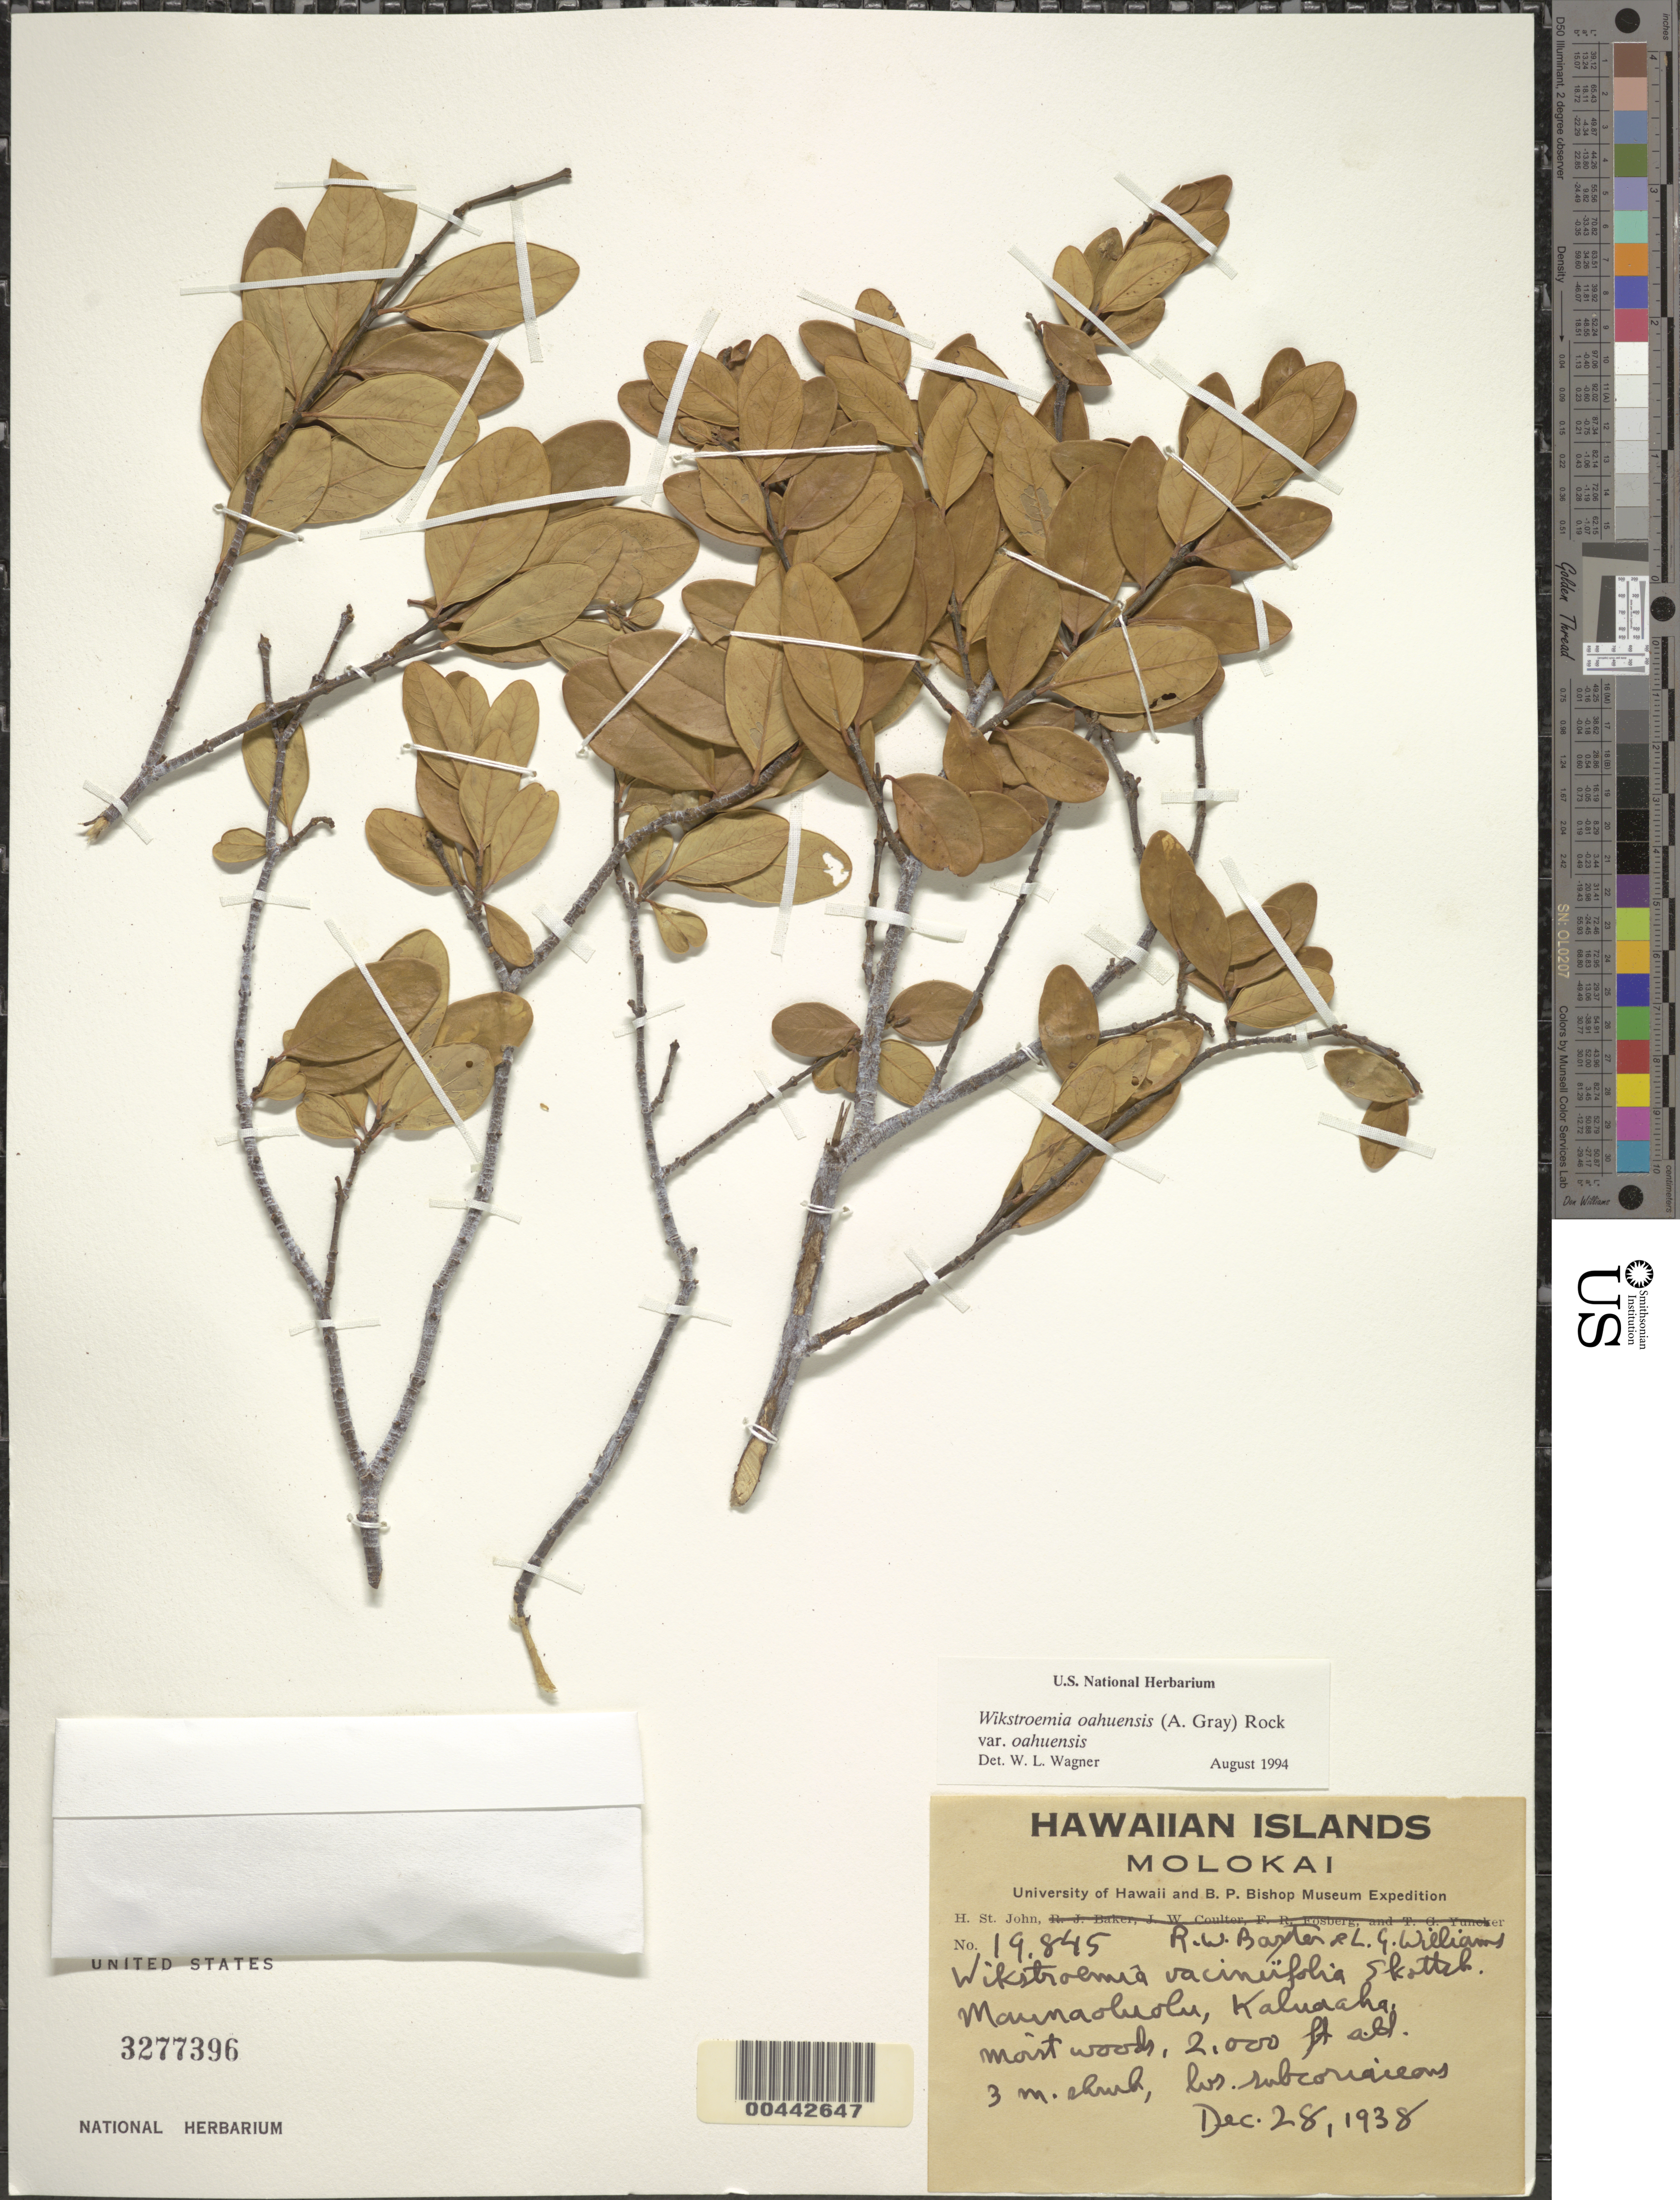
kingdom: Plantae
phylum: Tracheophyta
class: Magnoliopsida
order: Malvales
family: Thymelaeaceae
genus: Wikstroemia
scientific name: Wikstroemia oahuensis var. oahuensis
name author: (A. Gray) Rock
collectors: H. St. John, R. Baxter & L. William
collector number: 19845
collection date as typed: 28 Dec 1938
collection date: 1938-12-28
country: United States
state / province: Hawaii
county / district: Maui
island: Moloka'i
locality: Maunaoluolu, Kaluaaha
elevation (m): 610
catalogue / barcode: US 3277396